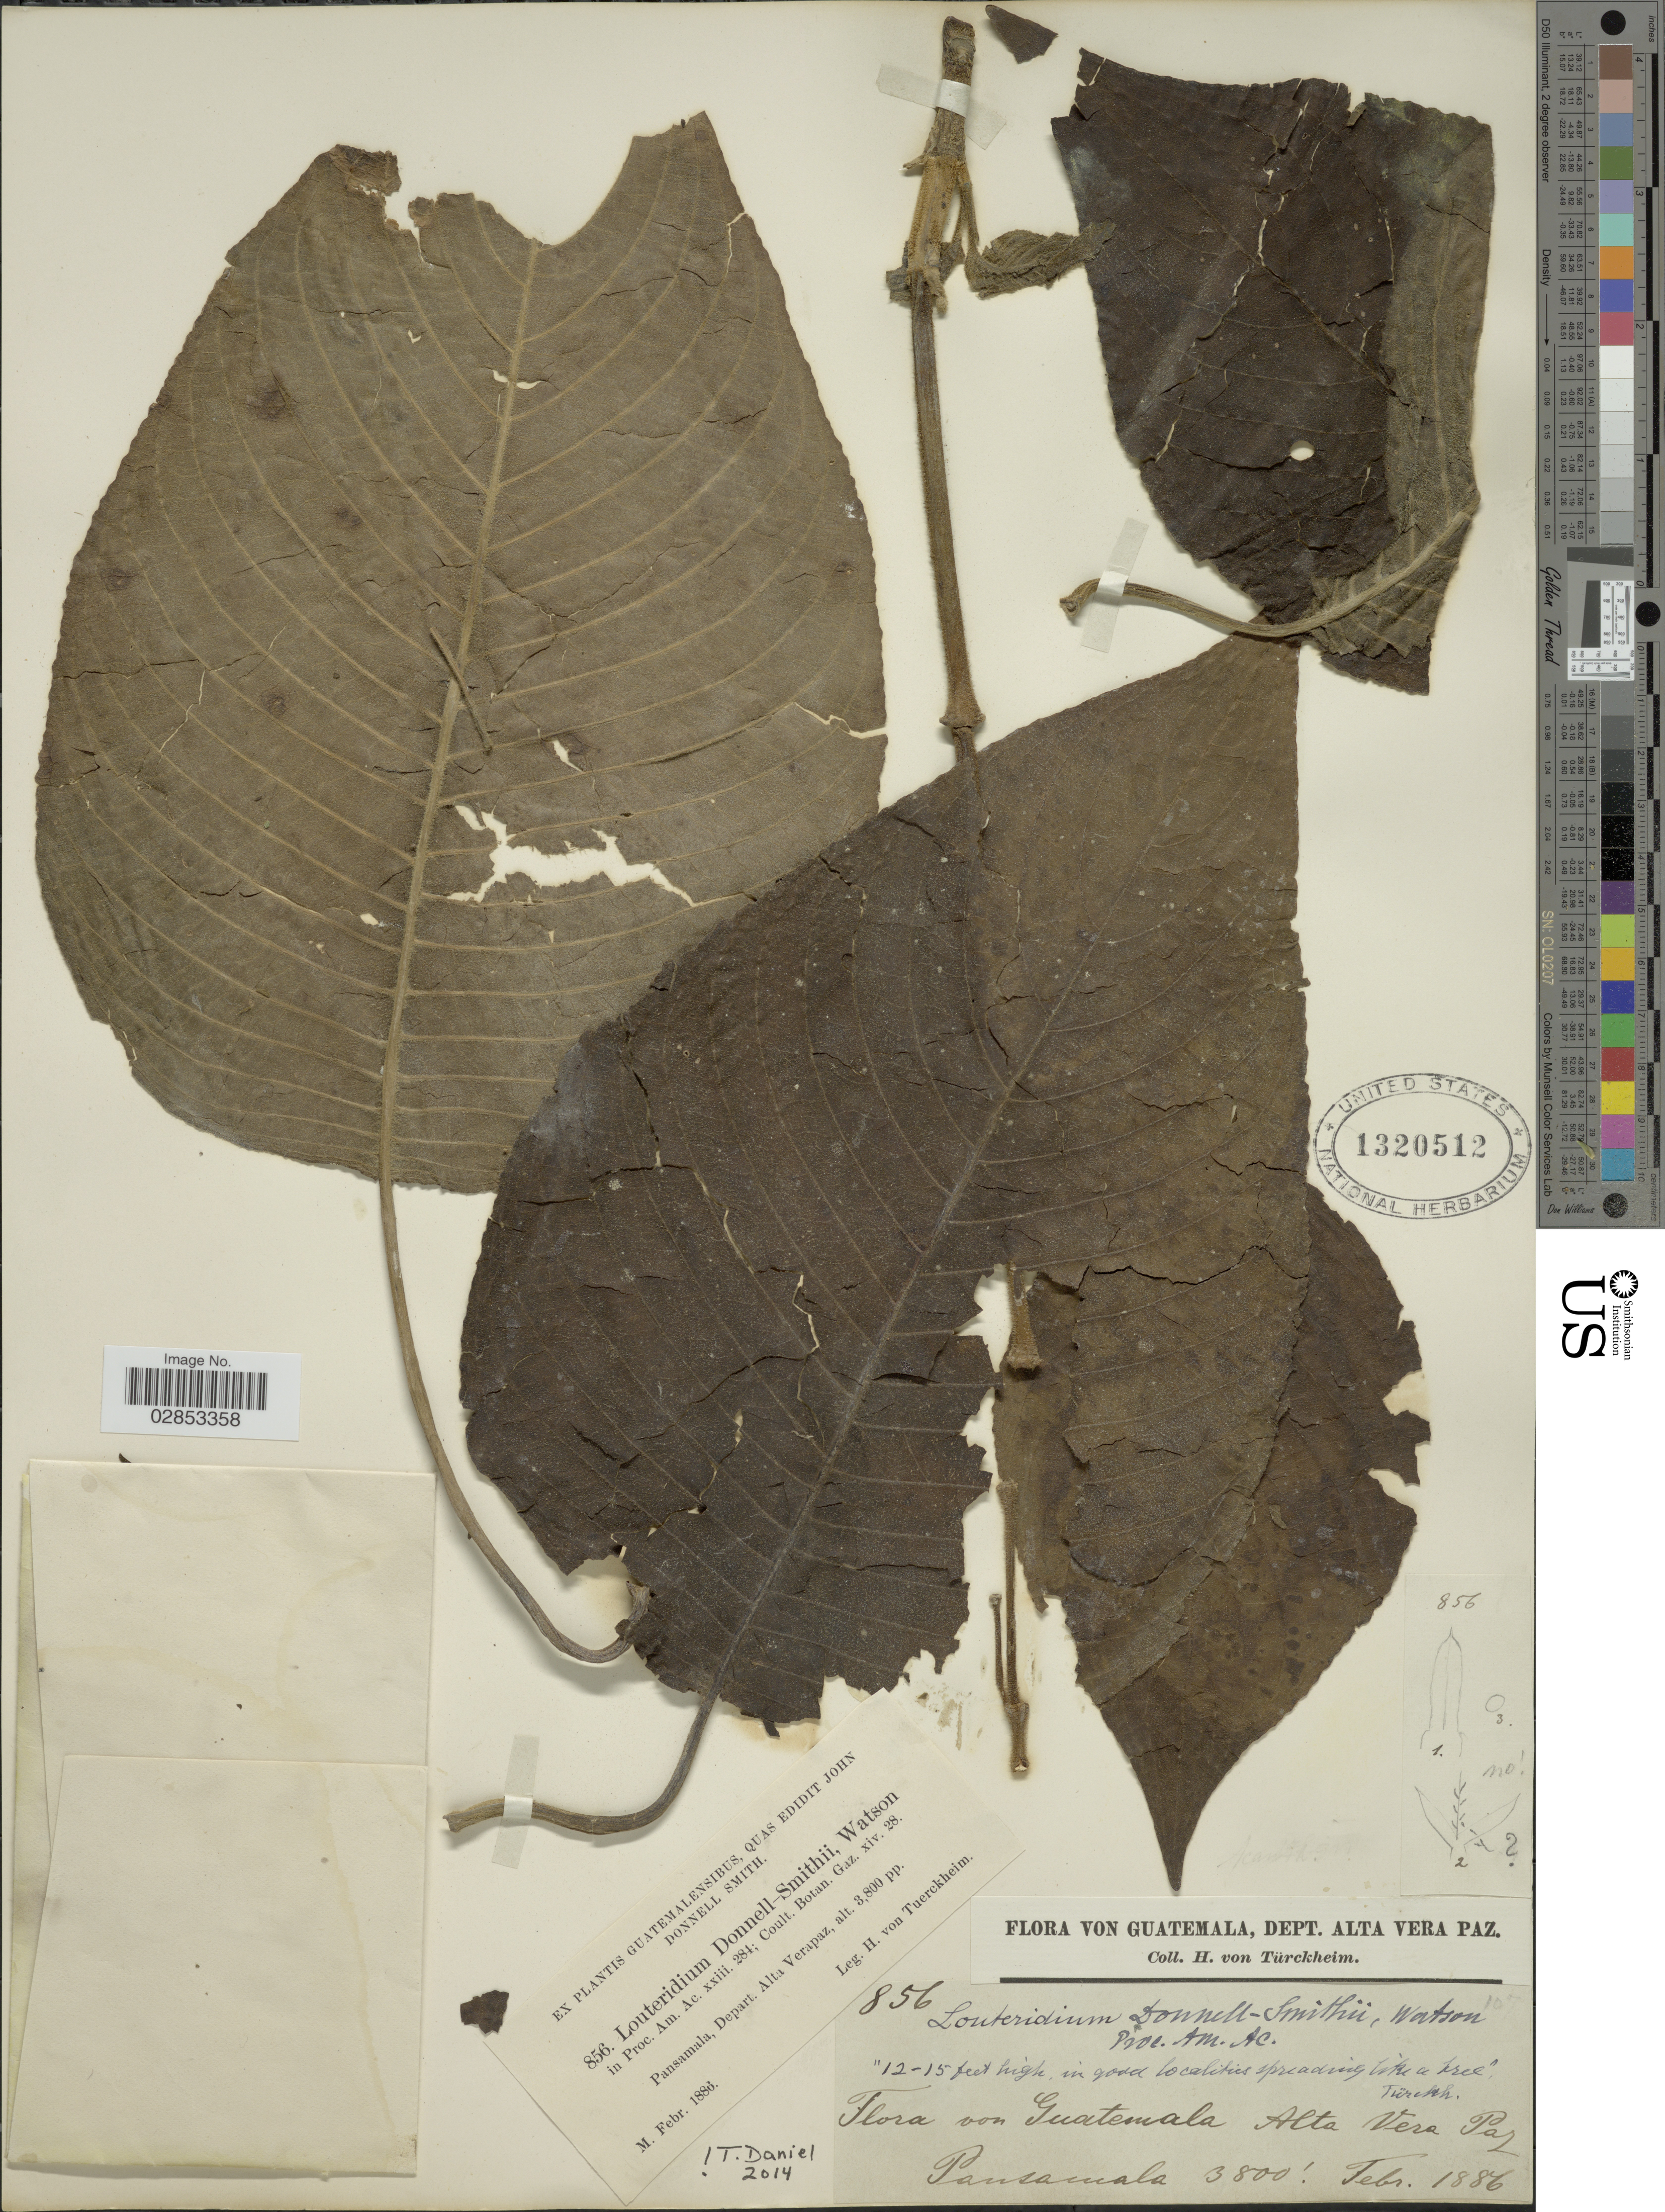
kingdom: Plantae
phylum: Tracheophyta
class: Magnoliopsida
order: Lamiales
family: Acanthaceae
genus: Louteridium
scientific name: Louteridium donnell-smithii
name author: S. Watson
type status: Original Material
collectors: H. von Türckheim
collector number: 856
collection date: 1886-02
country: Guatemala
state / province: Alta Verapaz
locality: Pansamala. Depart. Alta Verapaz.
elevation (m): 1158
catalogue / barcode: US 1320512